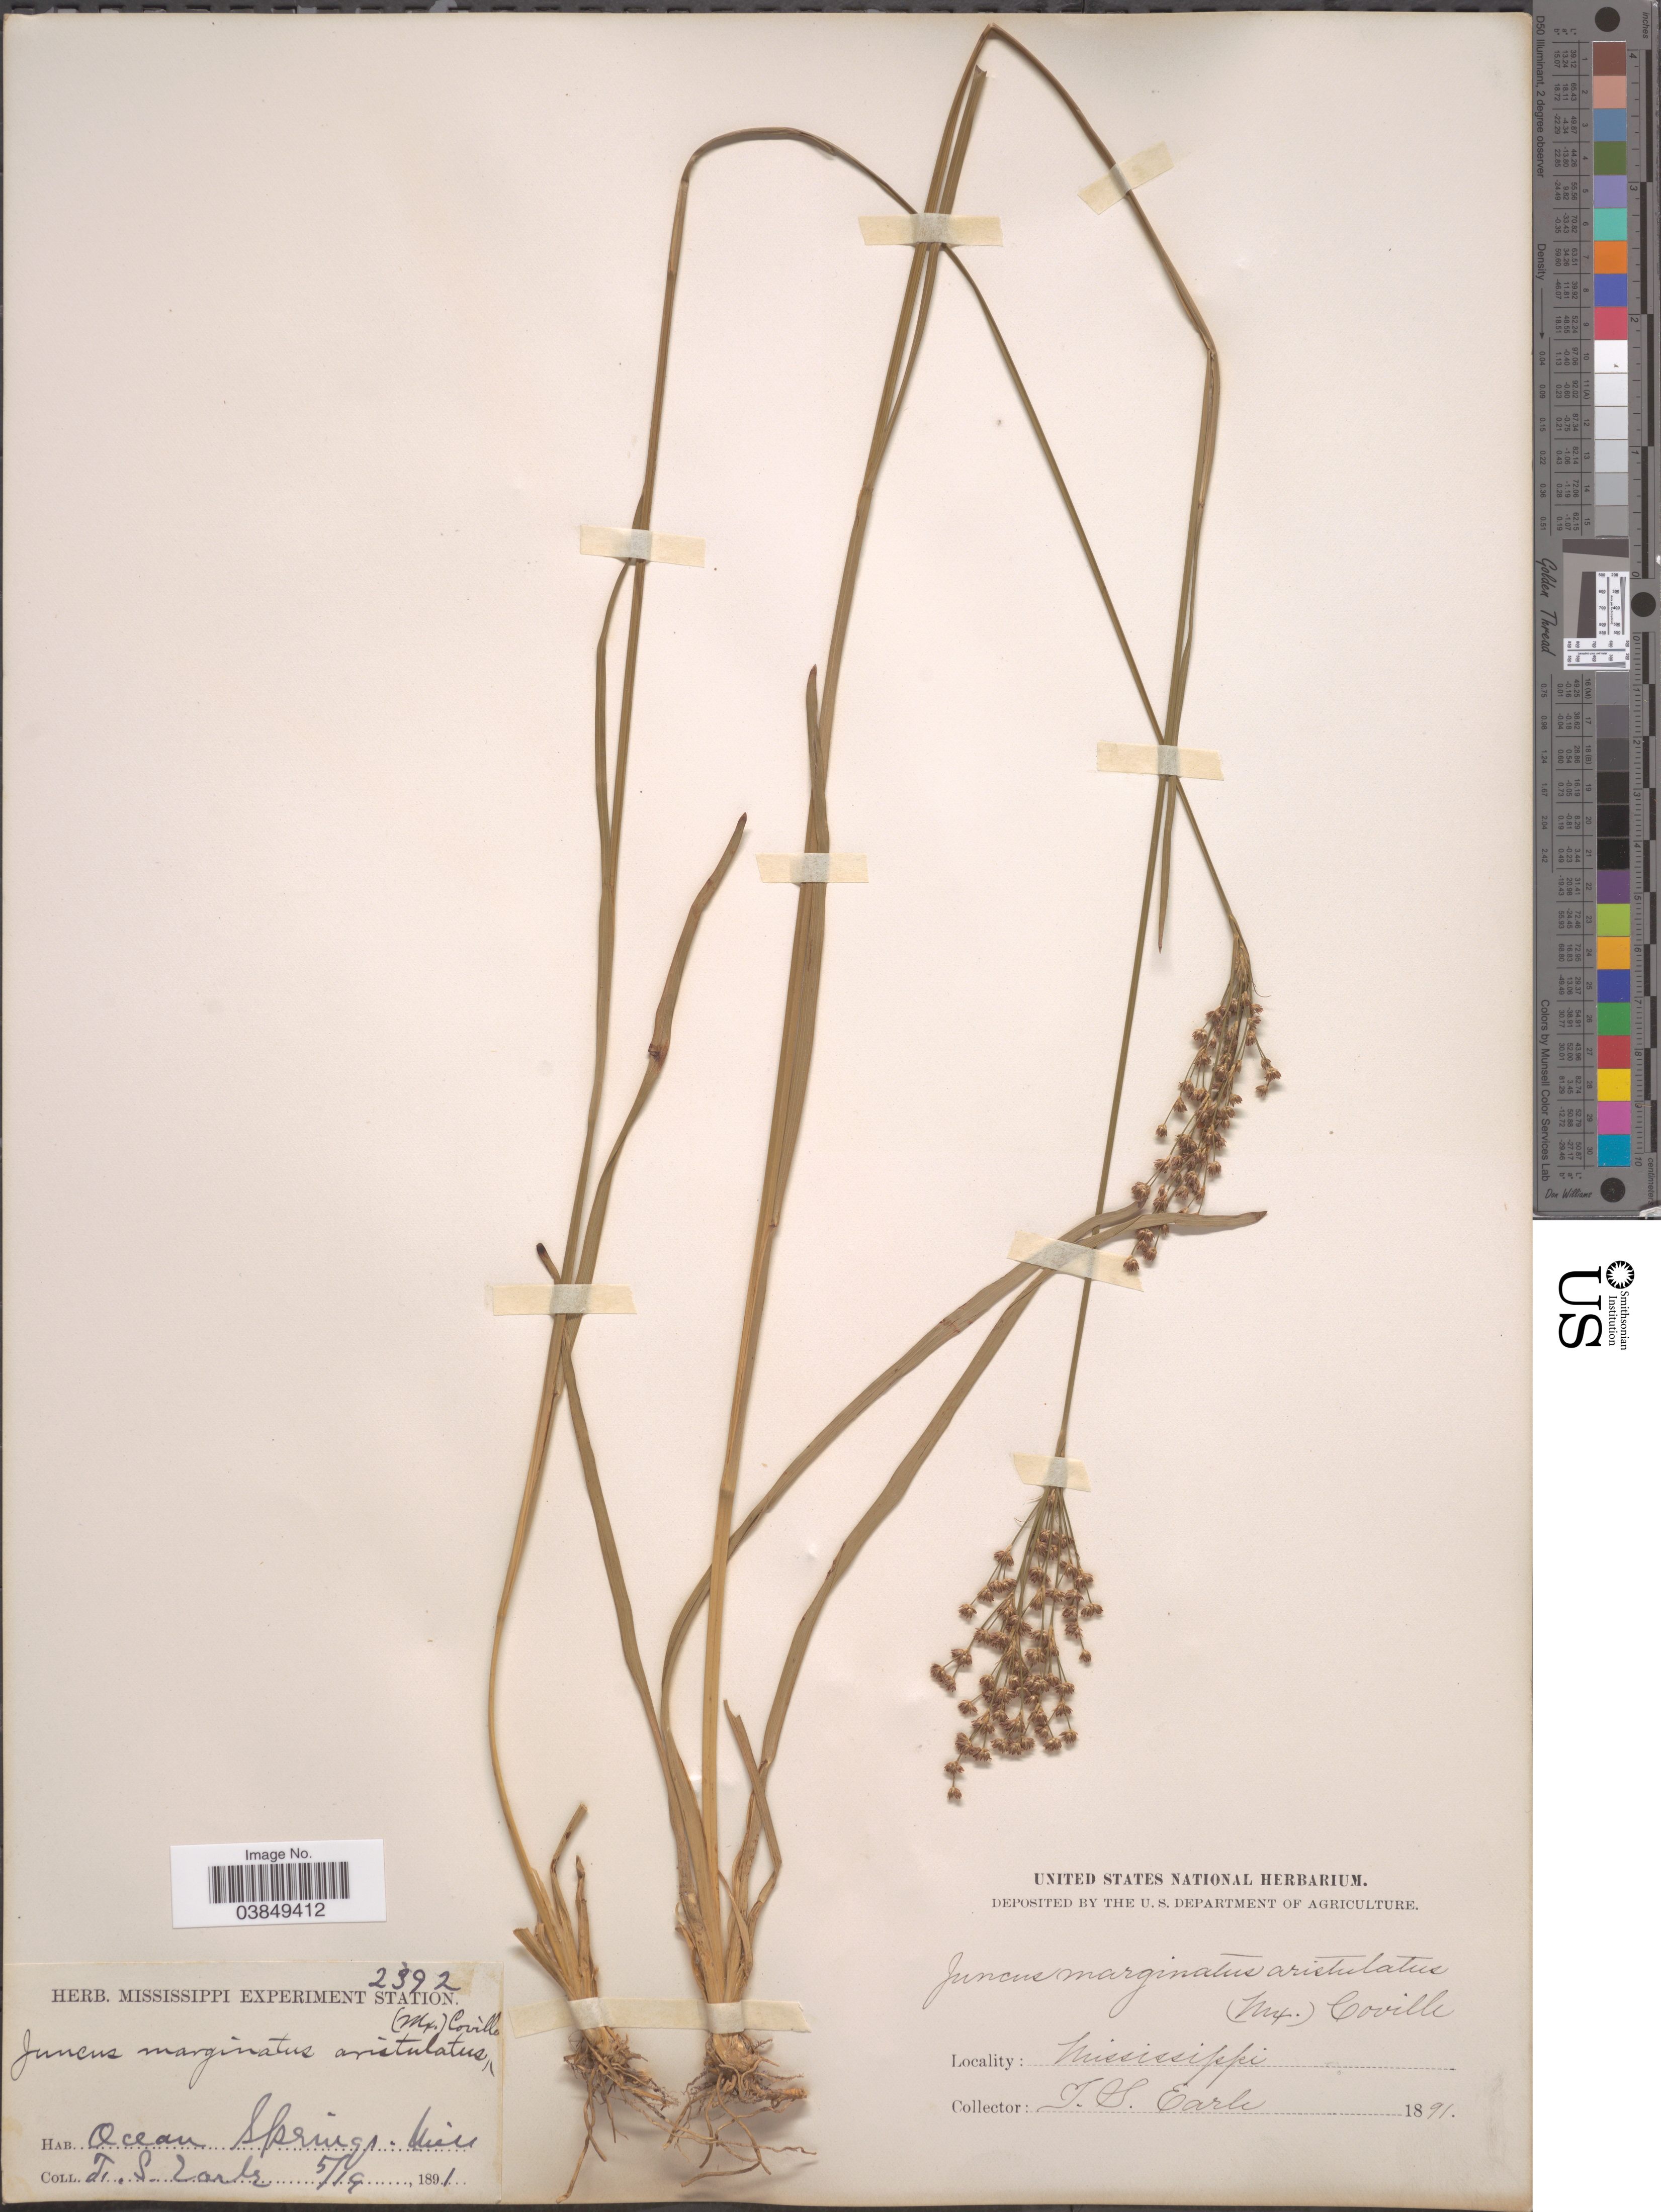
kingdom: Plantae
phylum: Tracheophyta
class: Liliopsida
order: Poales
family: Juncaceae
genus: Juncus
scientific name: Juncus aristulatus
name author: Michx.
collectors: F. S. Earle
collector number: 2392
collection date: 1891-05-19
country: United States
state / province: Mississippi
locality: Ocean Springs.